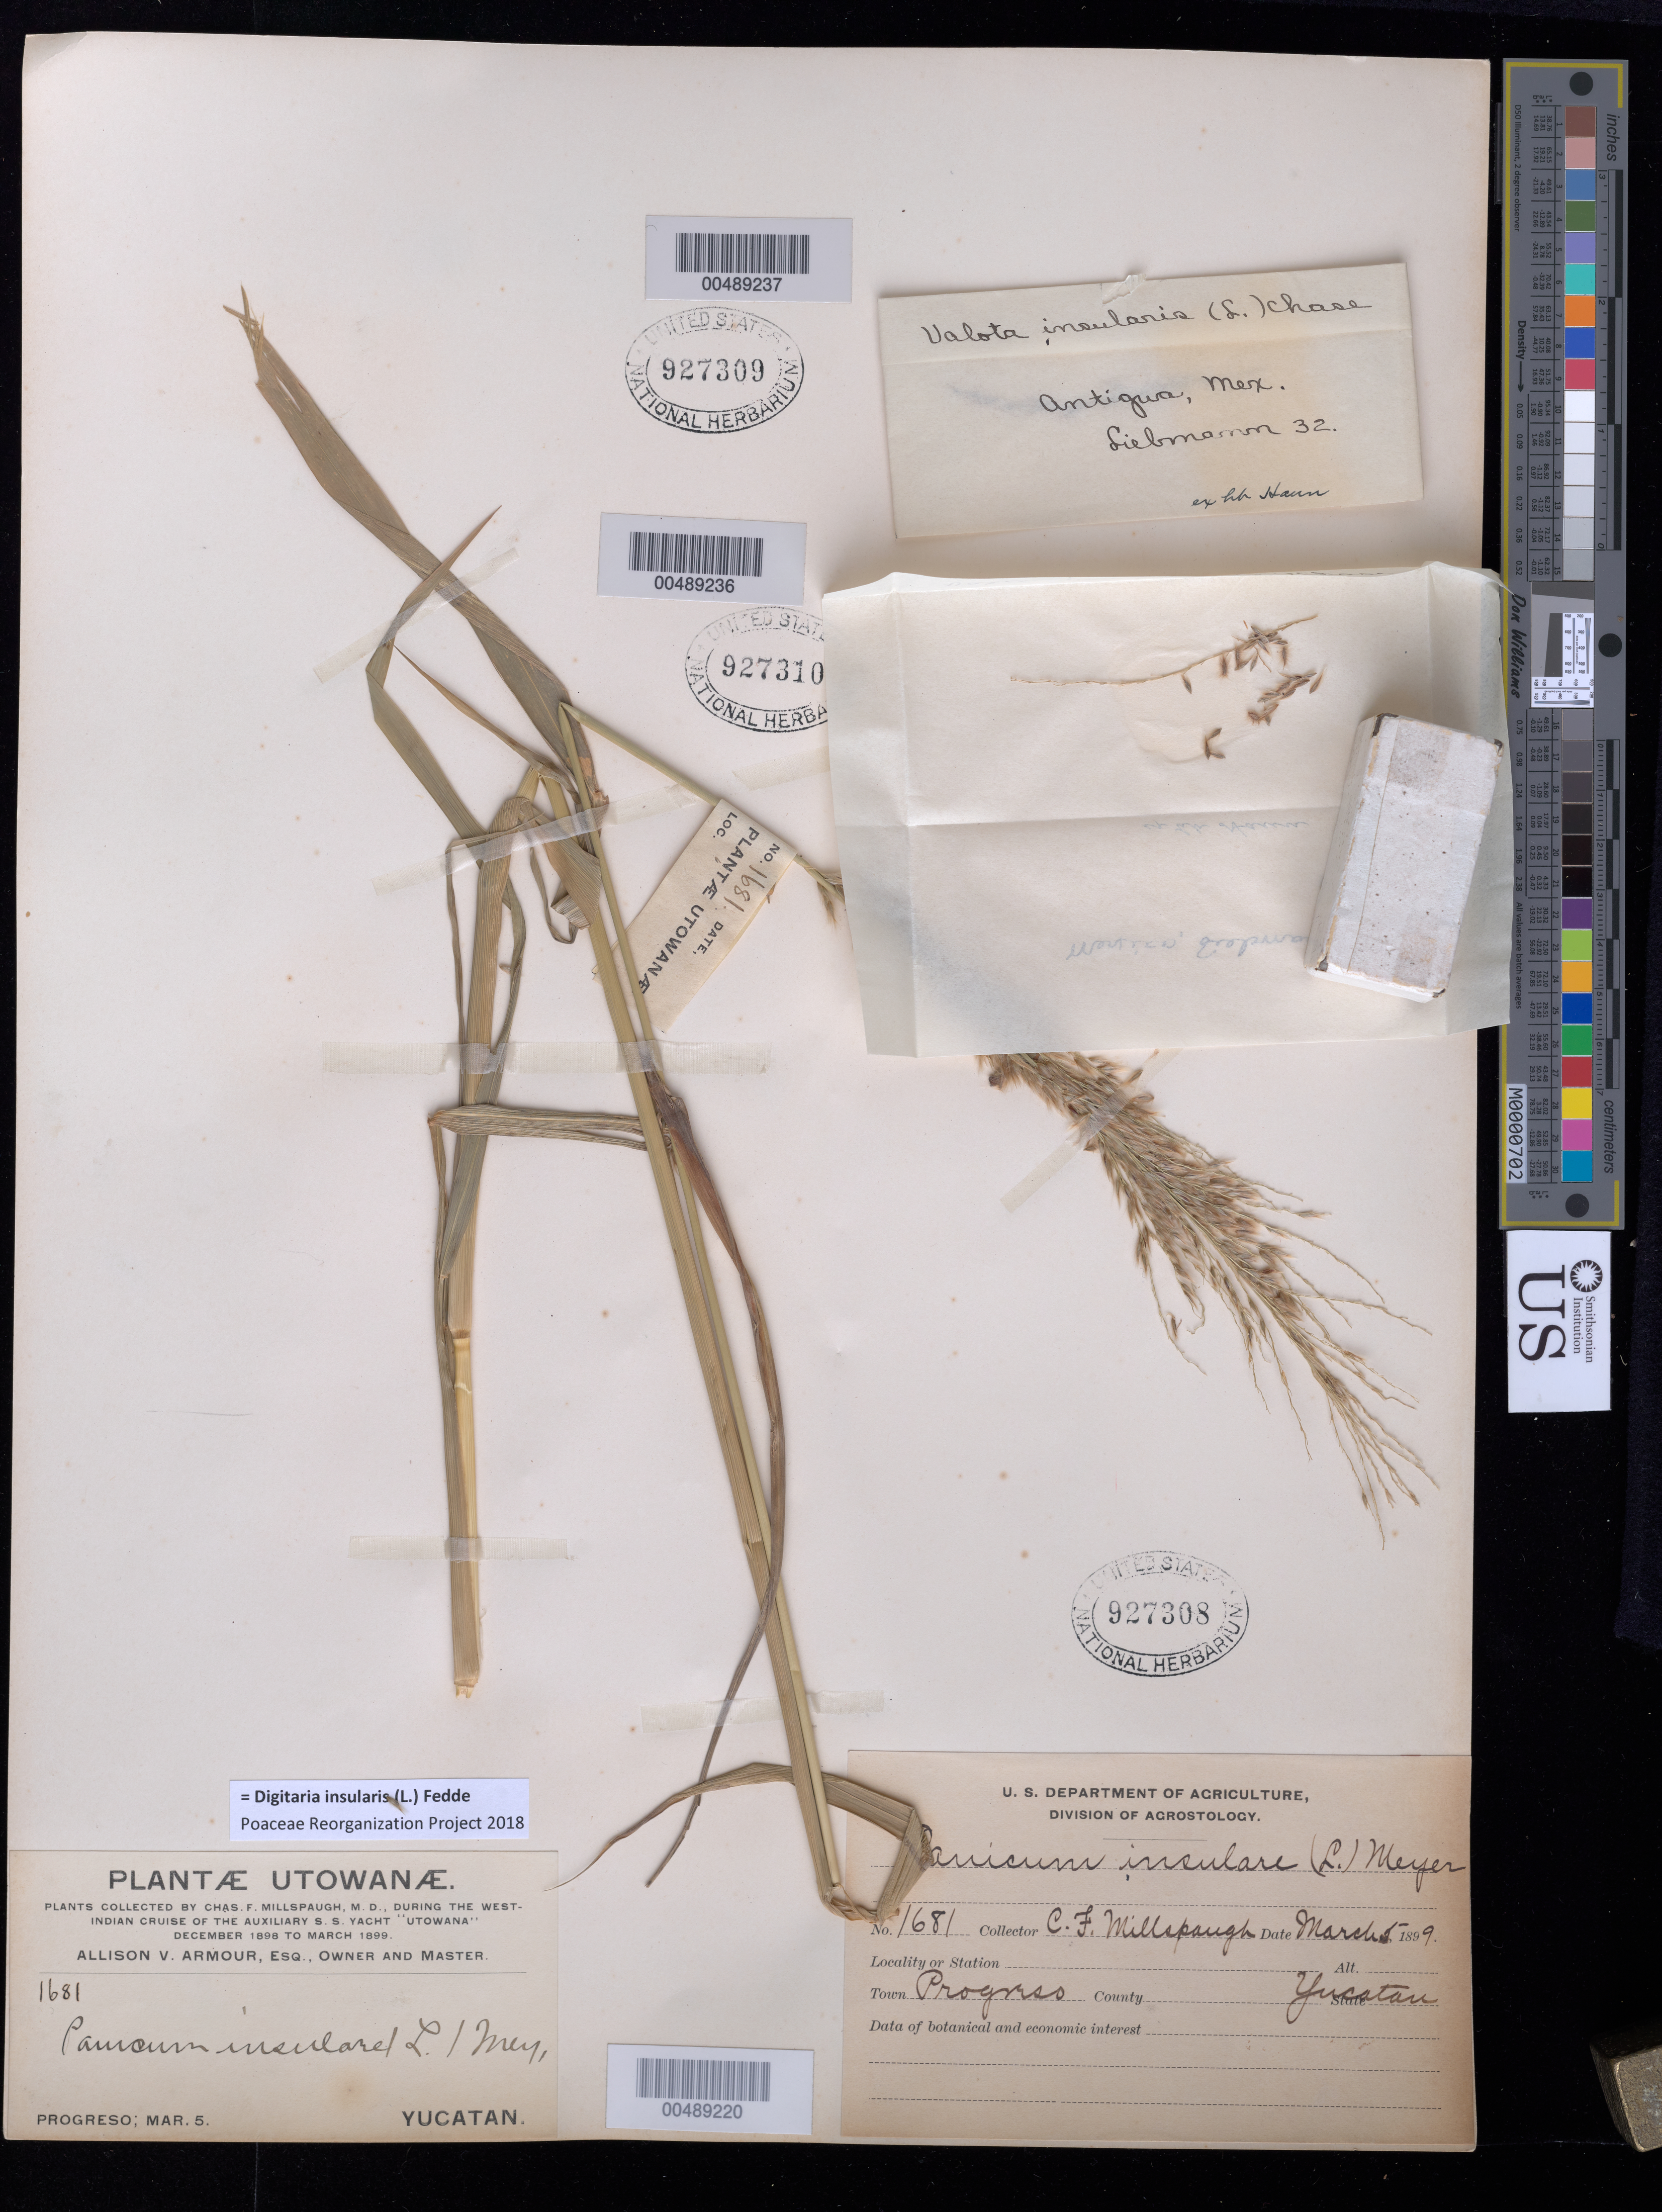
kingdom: Plantae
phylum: Tracheophyta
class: Liliopsida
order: Poales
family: Poaceae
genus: Digitaria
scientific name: Digitaria insularis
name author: (L.) Fedde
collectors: F. M. Liebmann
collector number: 30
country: Mexico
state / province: Jalisco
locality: San Ramon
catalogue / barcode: US 927310